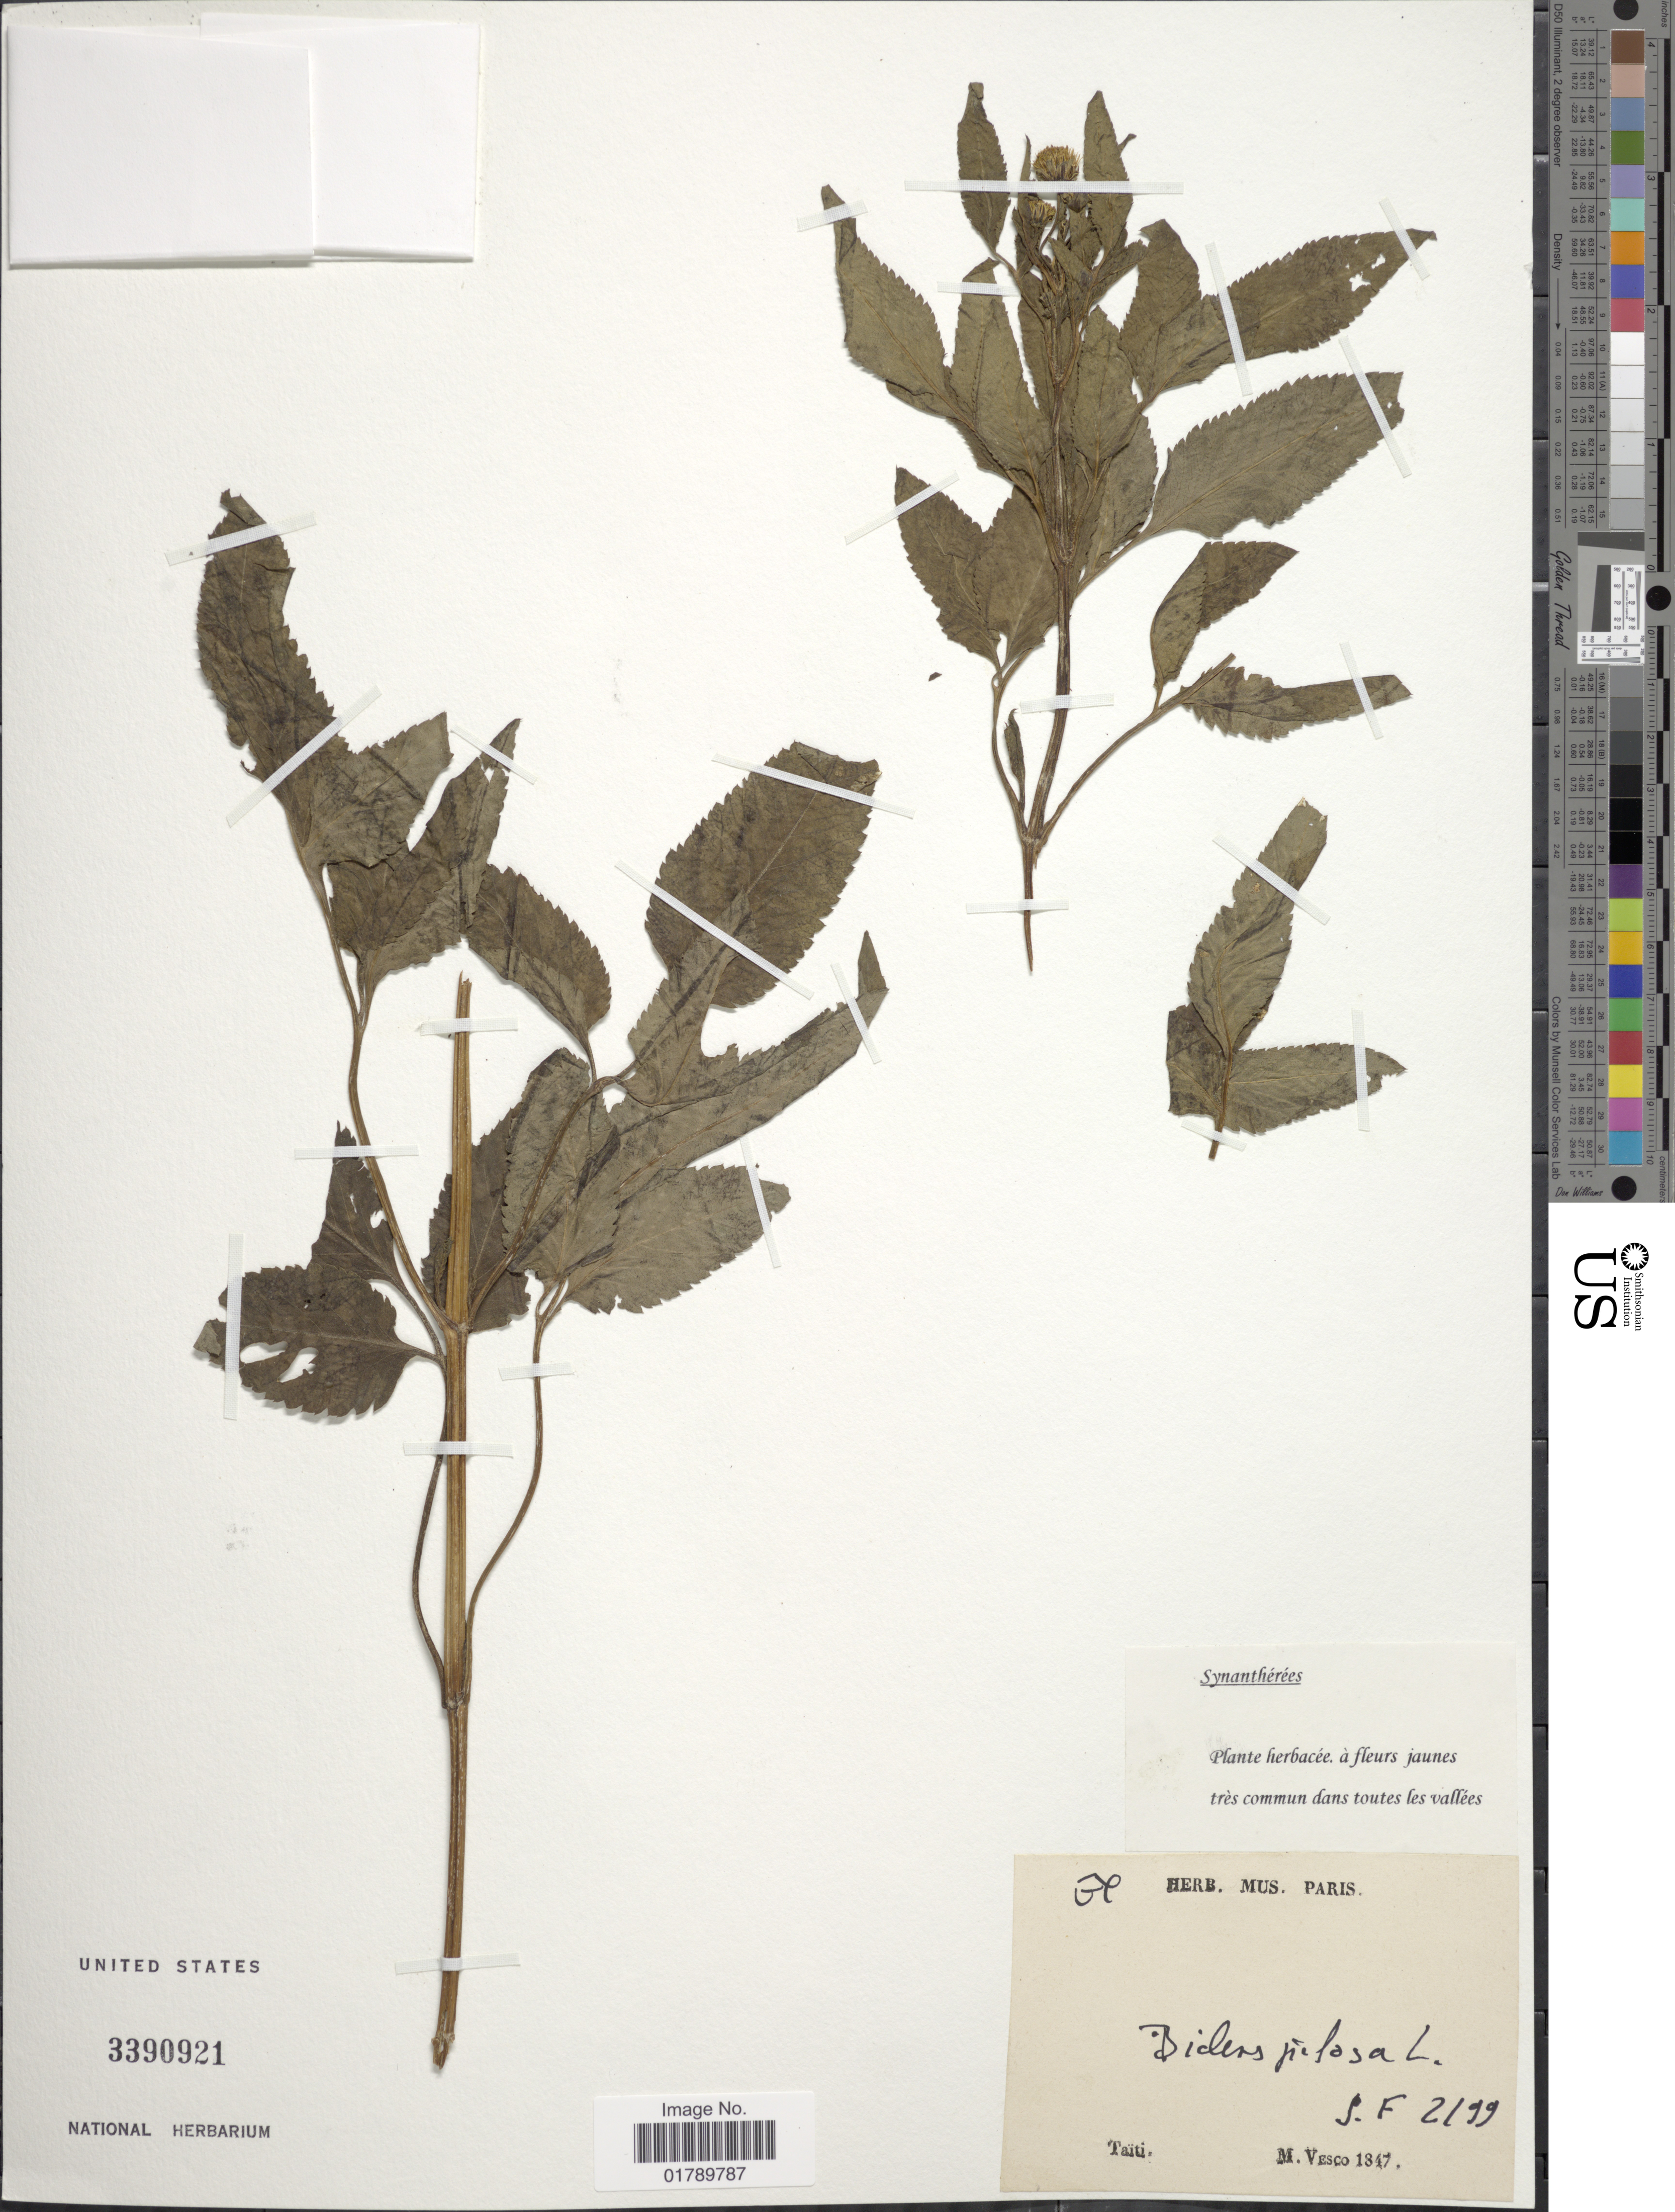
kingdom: Plantae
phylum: Tracheophyta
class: Magnoliopsida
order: Asterales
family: Asteraceae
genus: Bidens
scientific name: Bidens pilosa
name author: L.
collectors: M. Vesco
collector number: S.F. 2199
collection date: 1847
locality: Taiti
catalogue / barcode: US 3390921